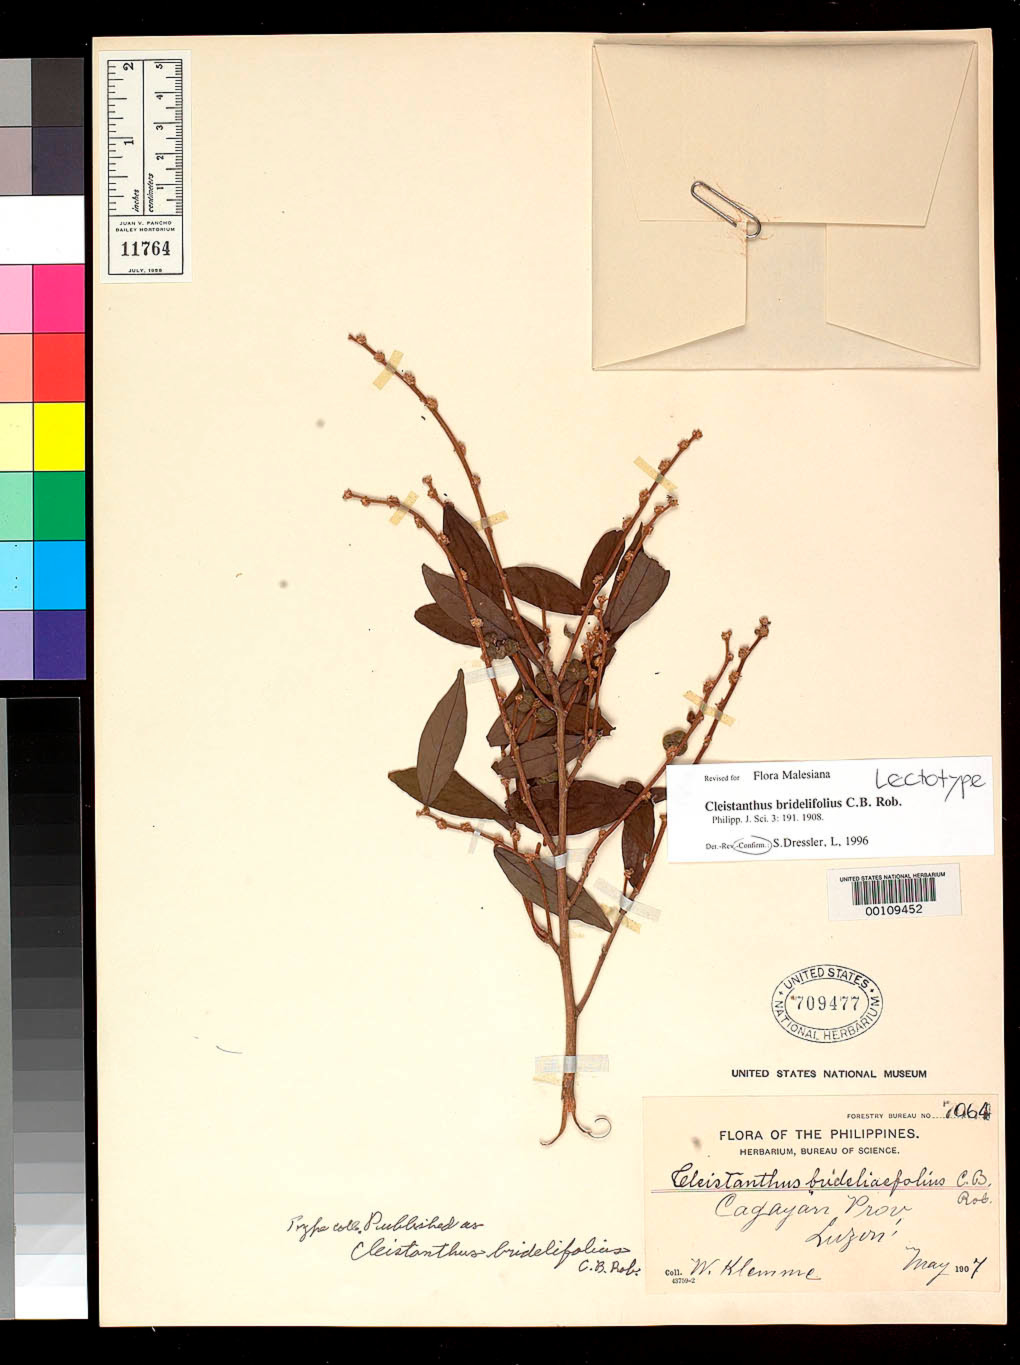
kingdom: Plantae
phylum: Tracheophyta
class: Magnoliopsida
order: Malpighiales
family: Phyllanthaceae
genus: Cleistanthus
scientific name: Cleistanthus bridelifolius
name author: C.B. Rob.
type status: Lectotype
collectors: W. Klemme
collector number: For. Bur. 7064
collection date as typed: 07 May 1907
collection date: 1907-05-07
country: Philippines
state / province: Cagayan Valley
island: Luzon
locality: San Vicente. Cagayan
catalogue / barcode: US 709477